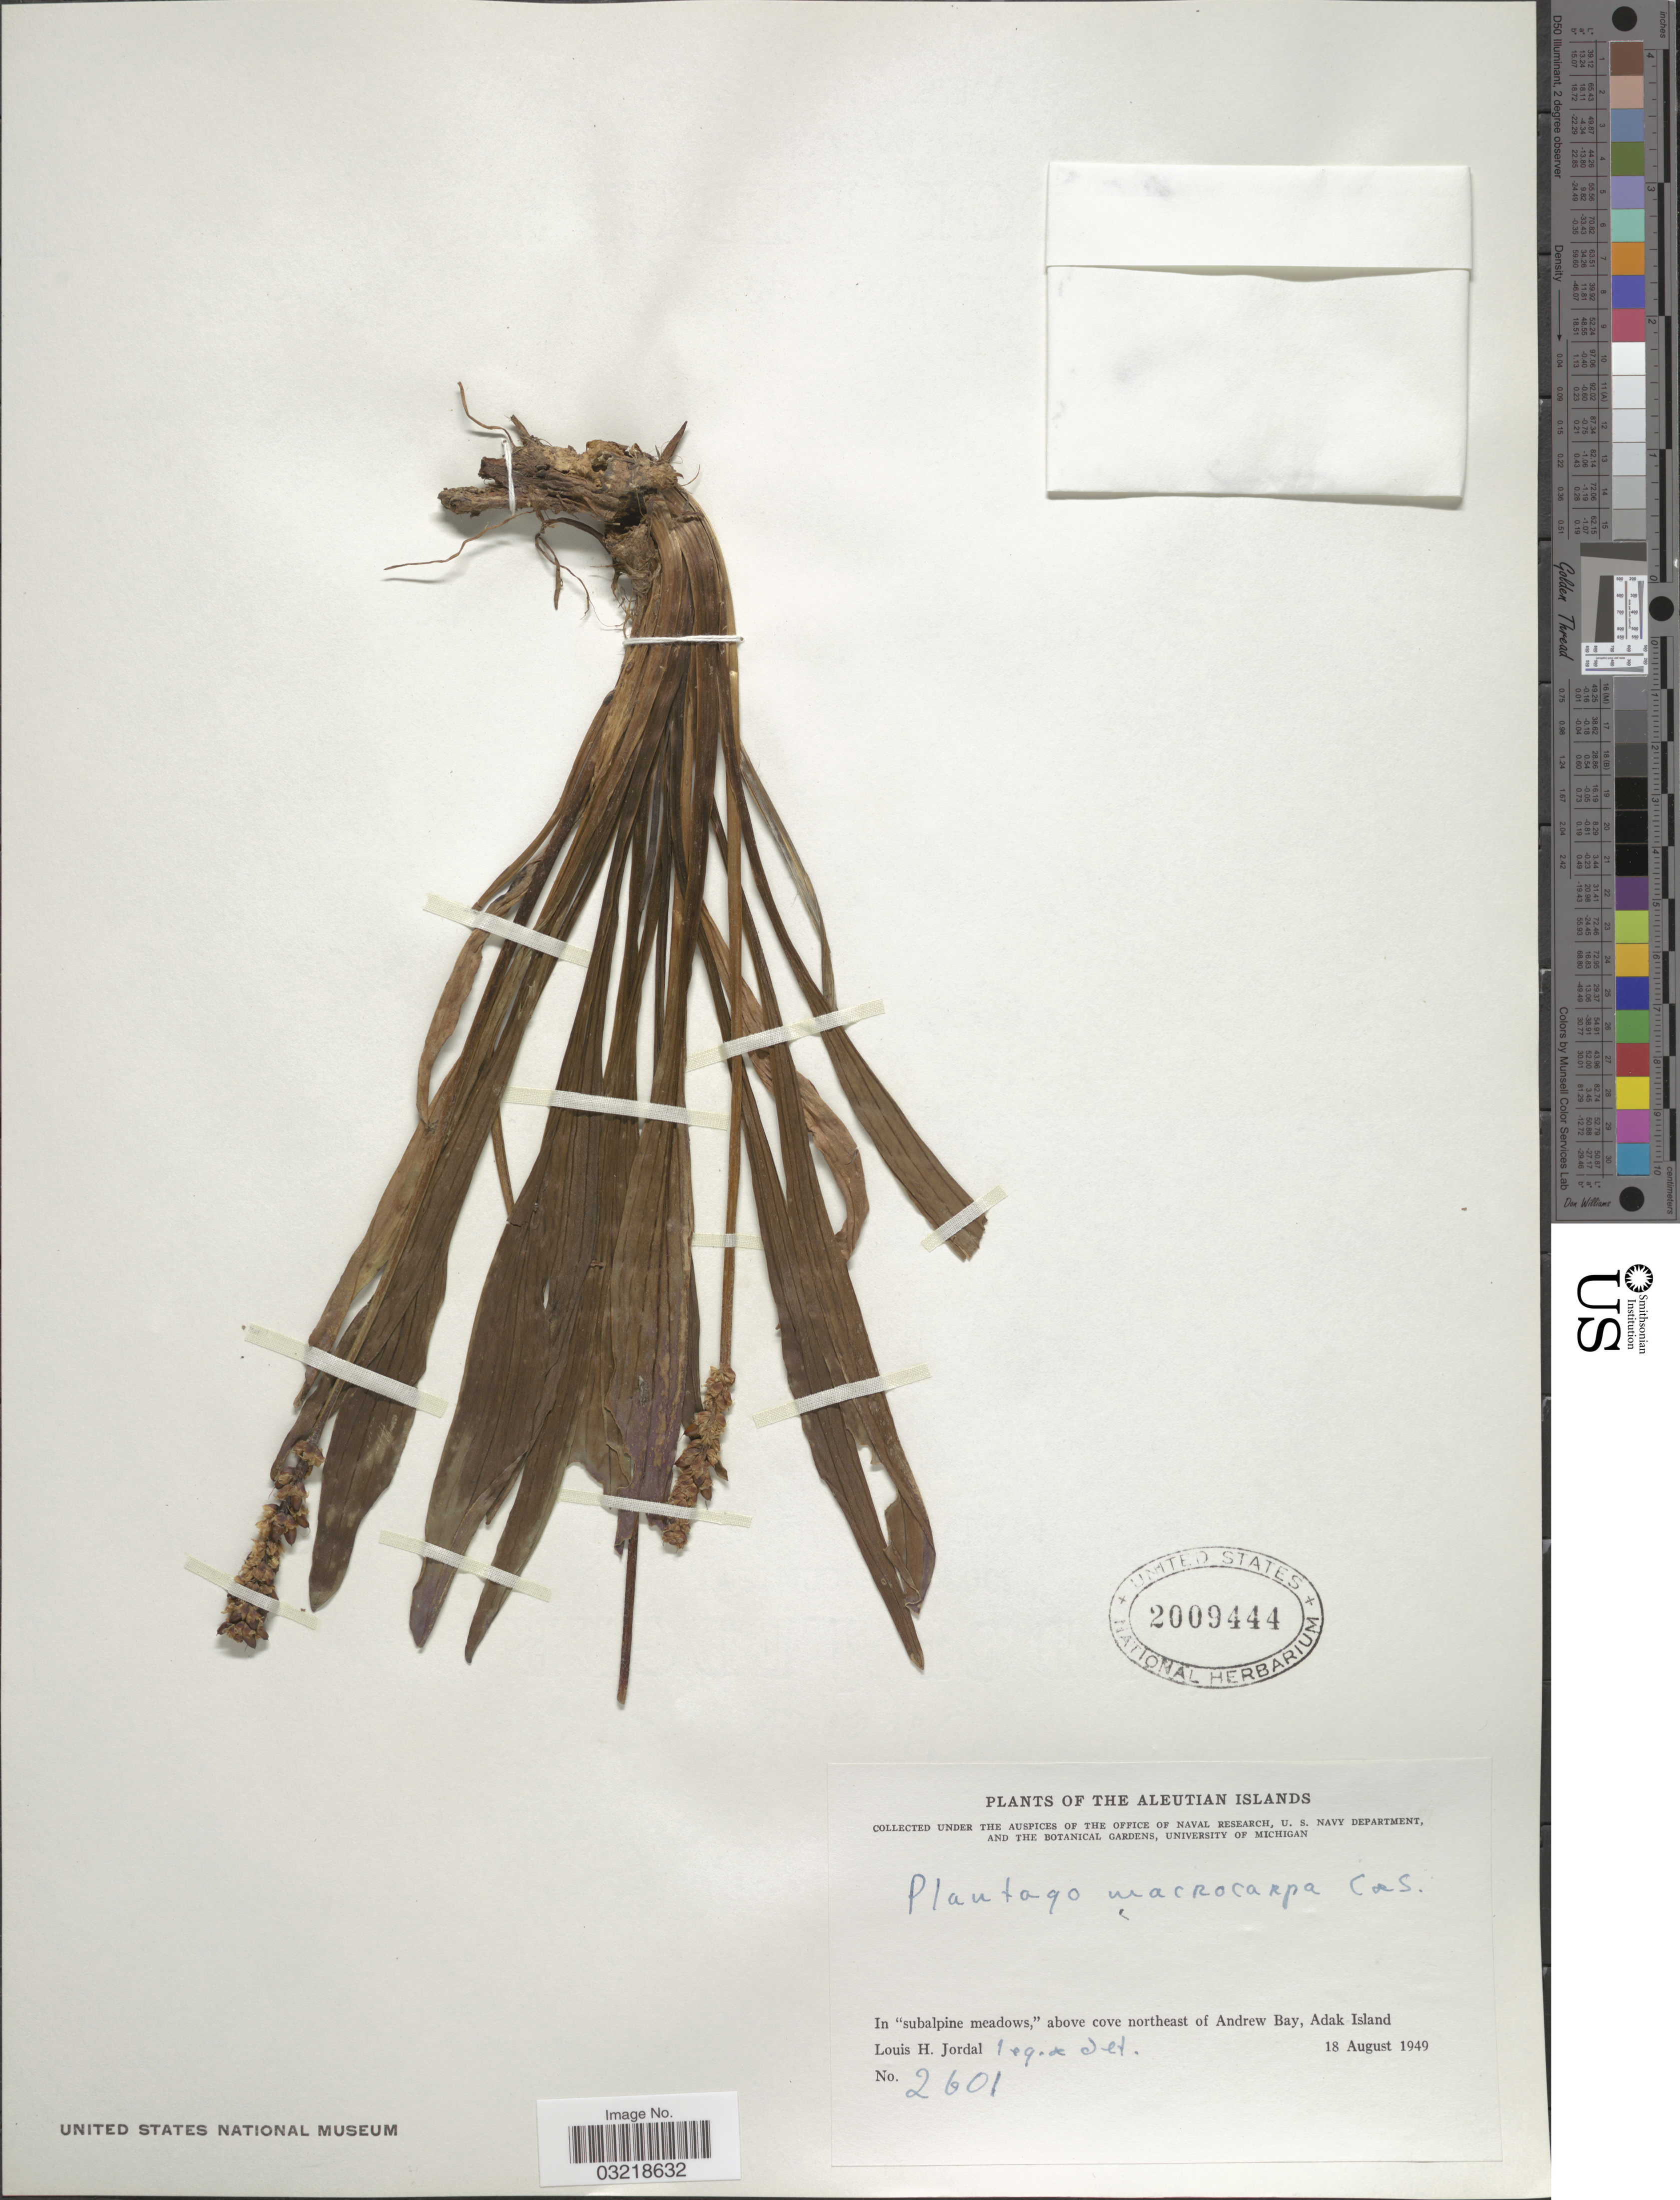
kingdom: Plantae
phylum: Tracheophyta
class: Magnoliopsida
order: Lamiales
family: Plantaginaceae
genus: Plantago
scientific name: Plantago macrocarpa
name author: Cham. & Schltdl.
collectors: L. Jordal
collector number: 2601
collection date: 1949-08-18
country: United States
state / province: Alaska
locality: Aleutian Islands. In "subalpine meadows", above cove northeast of Andrew Bay, Adak Island.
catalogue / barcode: US 2009444